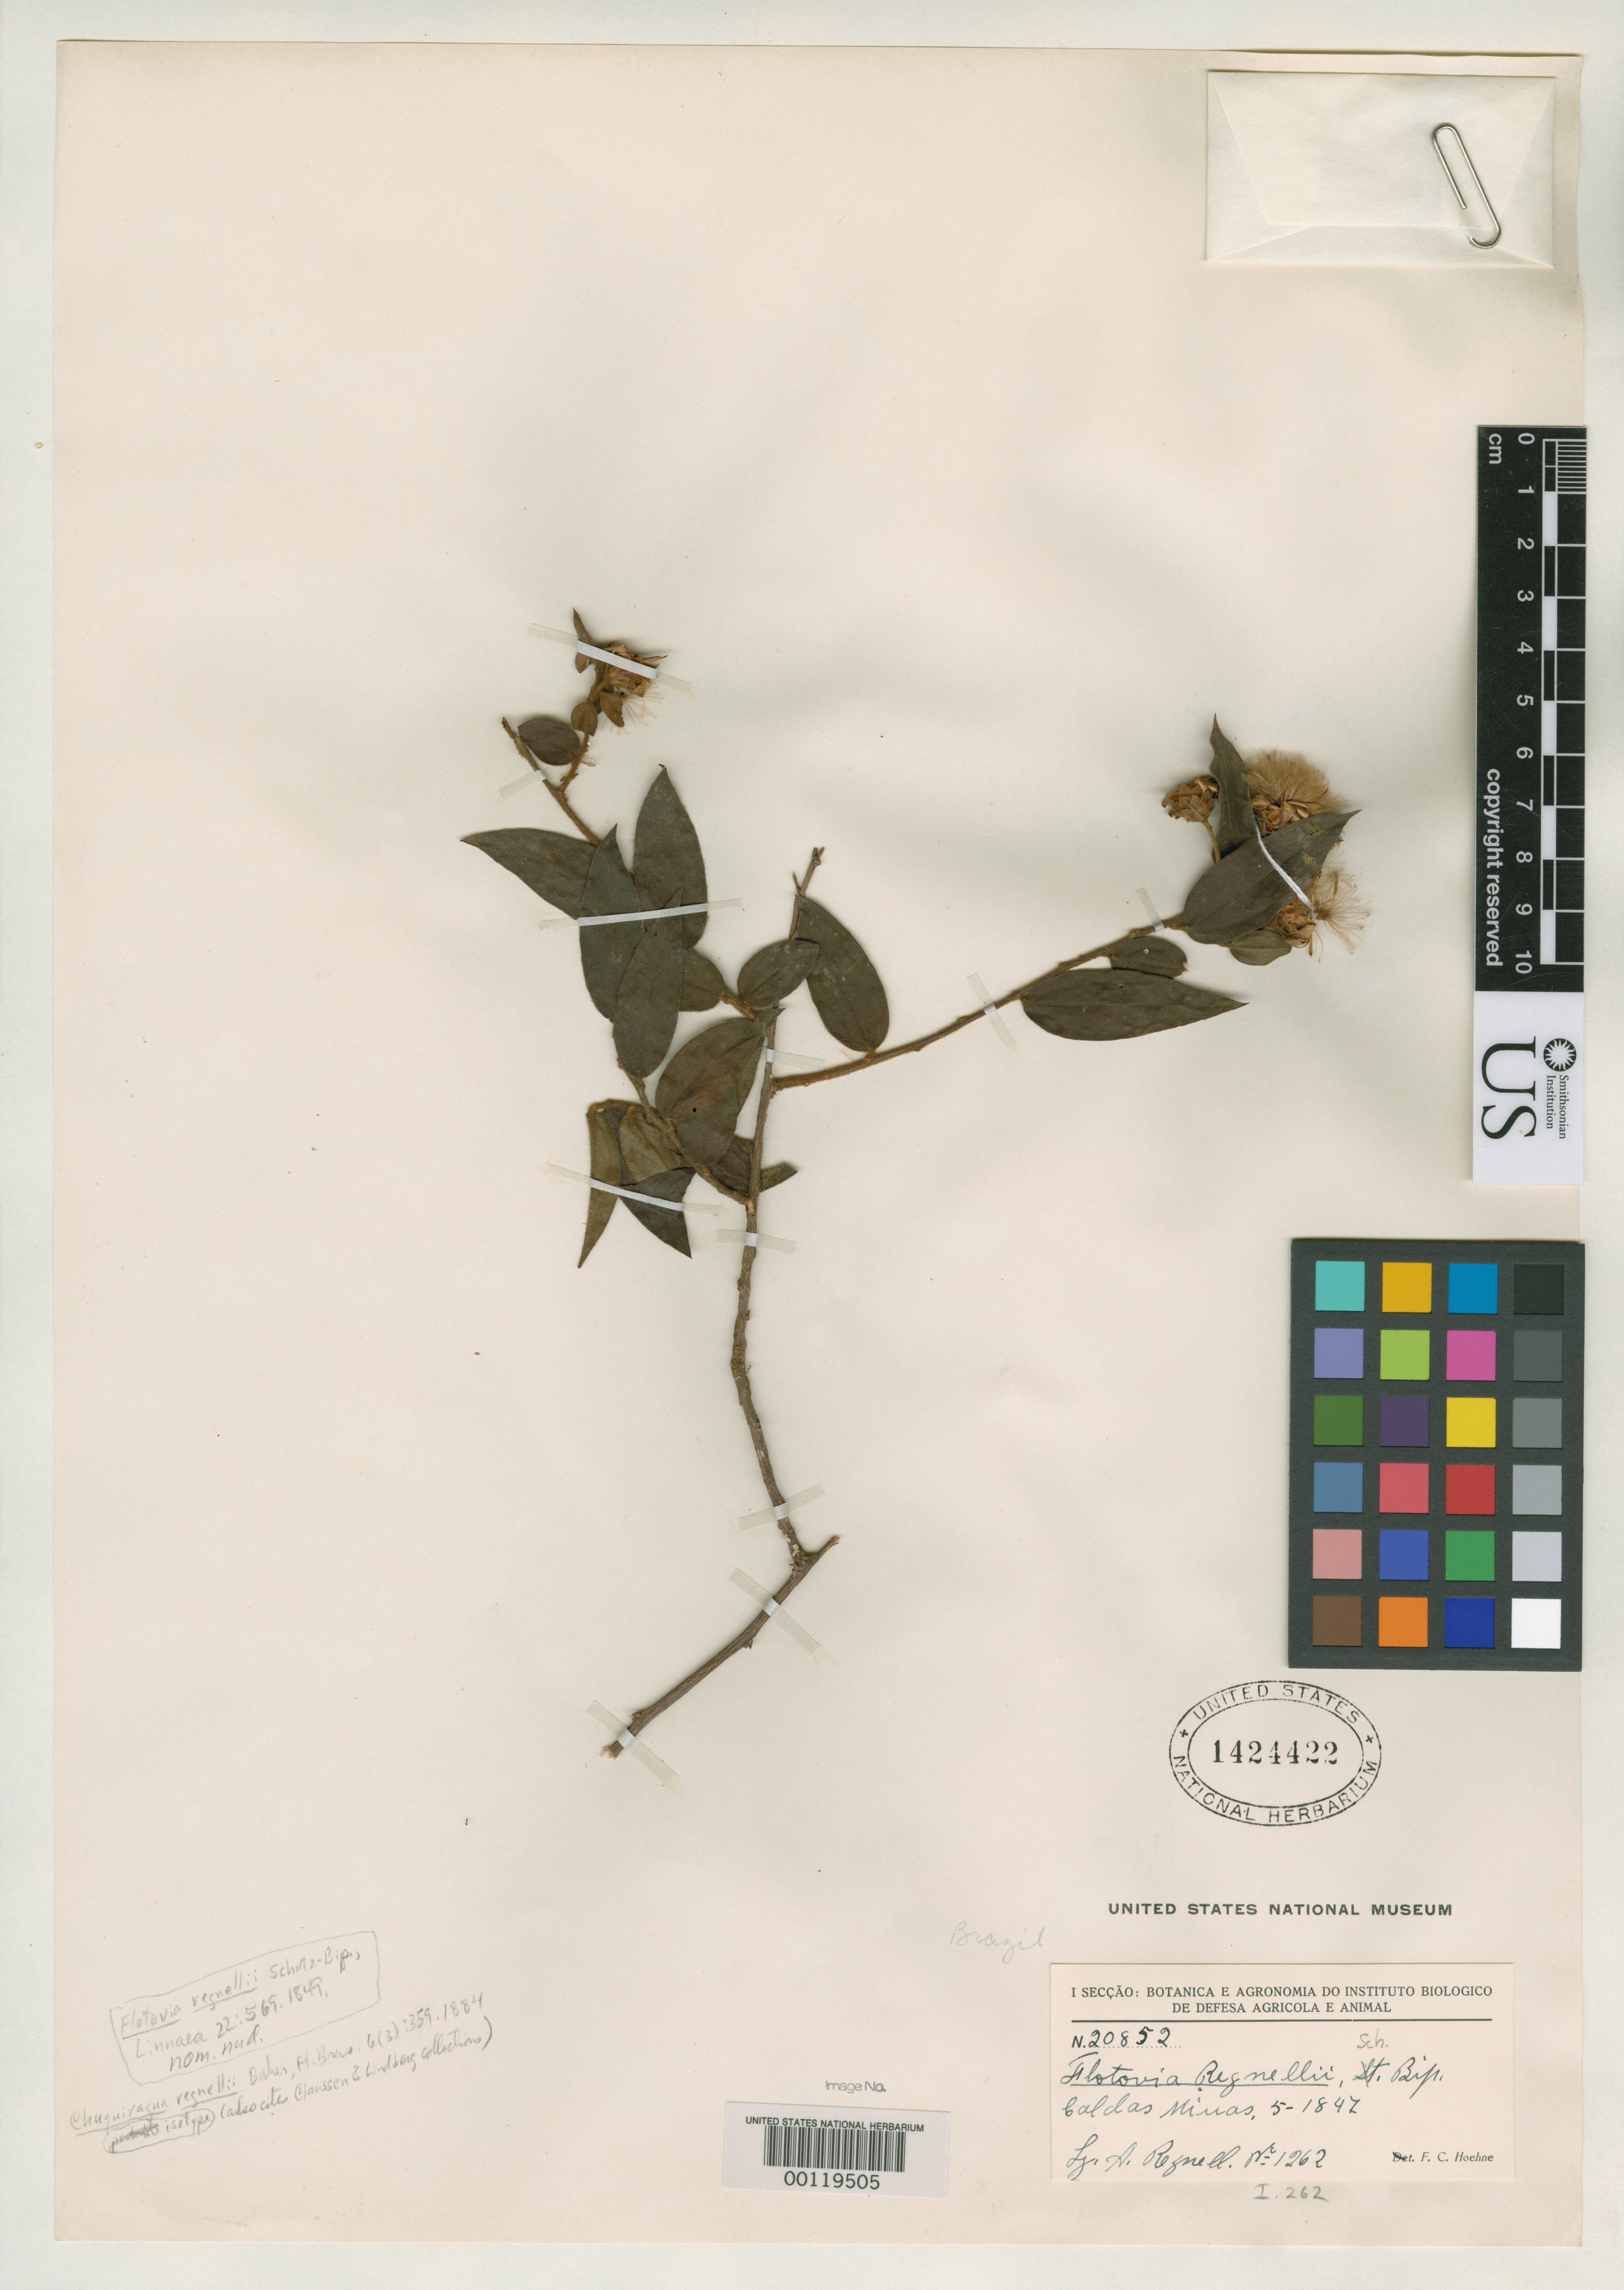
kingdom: Plantae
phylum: Tracheophyta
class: Magnoliopsida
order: Asterales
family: Asteraceae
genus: Chuquiraga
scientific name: Chuquiraga regnellii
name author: Baker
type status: Isotype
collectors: A. F. Regnell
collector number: I 262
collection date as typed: May 1847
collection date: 1847-05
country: Brazil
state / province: Minas Gerais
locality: Caldas.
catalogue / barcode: US 1424422